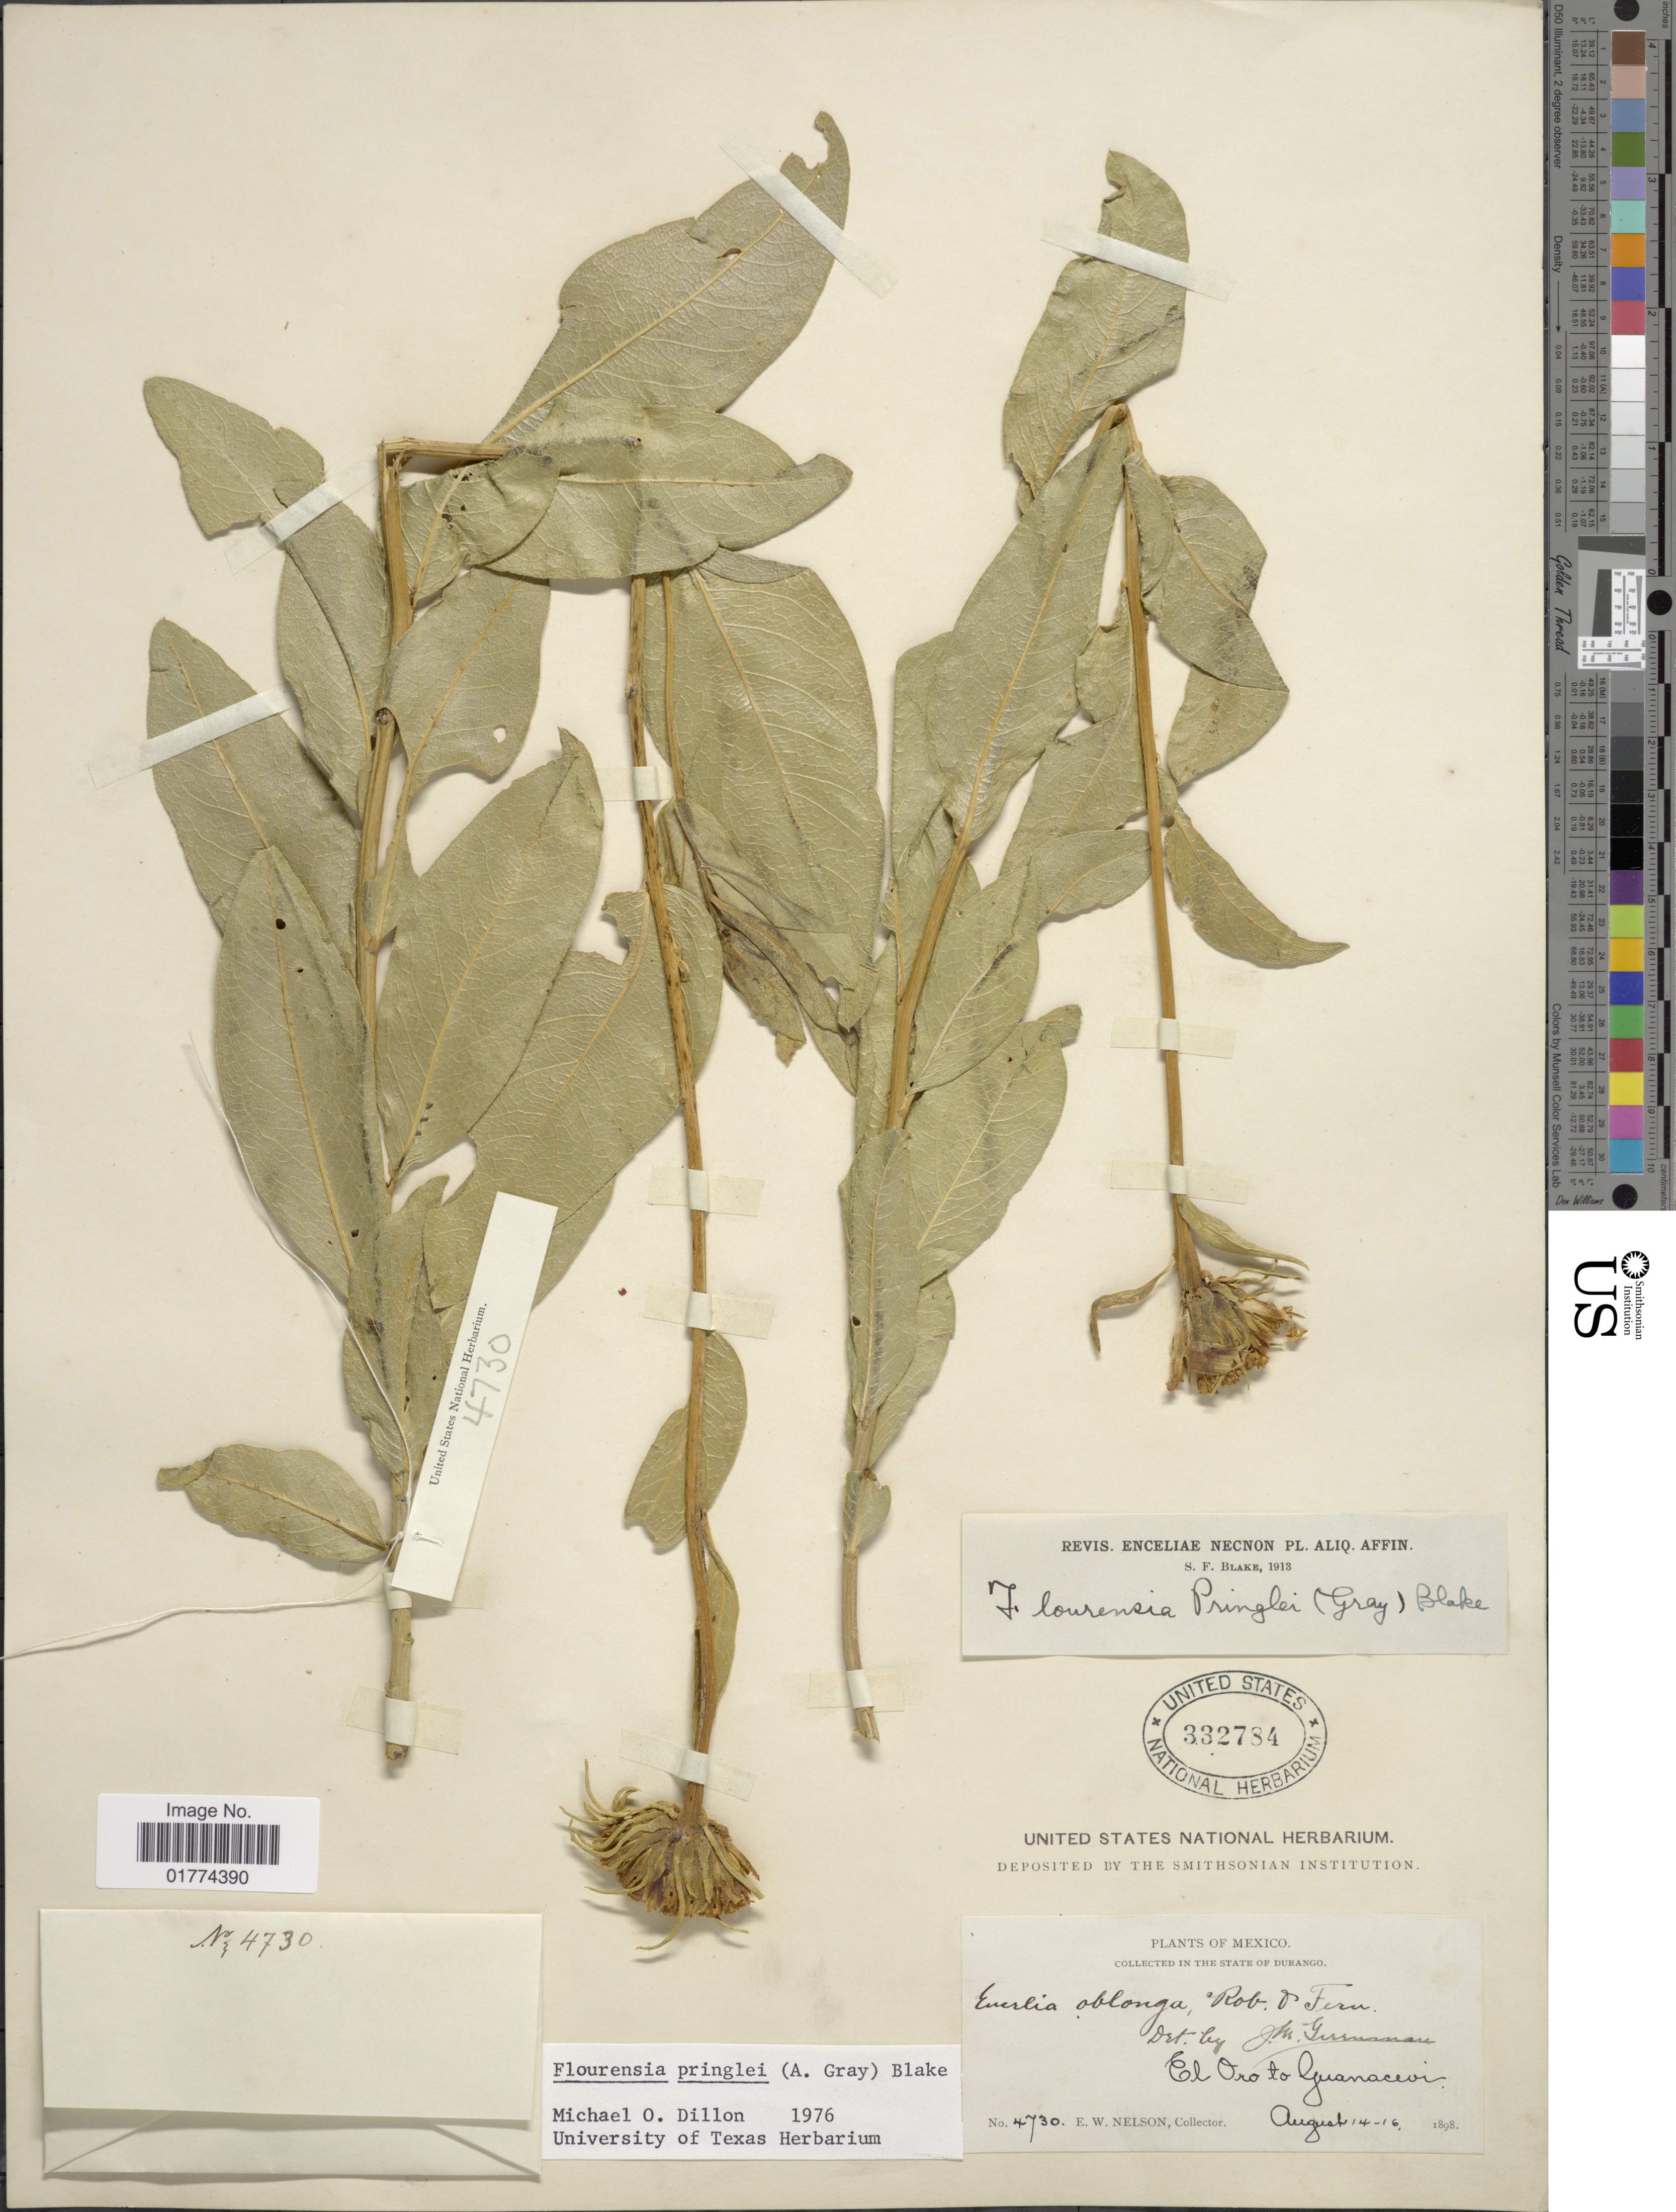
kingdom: Plantae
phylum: Tracheophyta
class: Magnoliopsida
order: Asterales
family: Asteraceae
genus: Flourensia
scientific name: Flourensia pringlei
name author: (A. Gray) S.F. Blake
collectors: E. W. Nelson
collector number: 4730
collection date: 1898-08-14/1898-08-16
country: Mexico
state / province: Durango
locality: El oro to Guanacevi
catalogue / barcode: US 332784